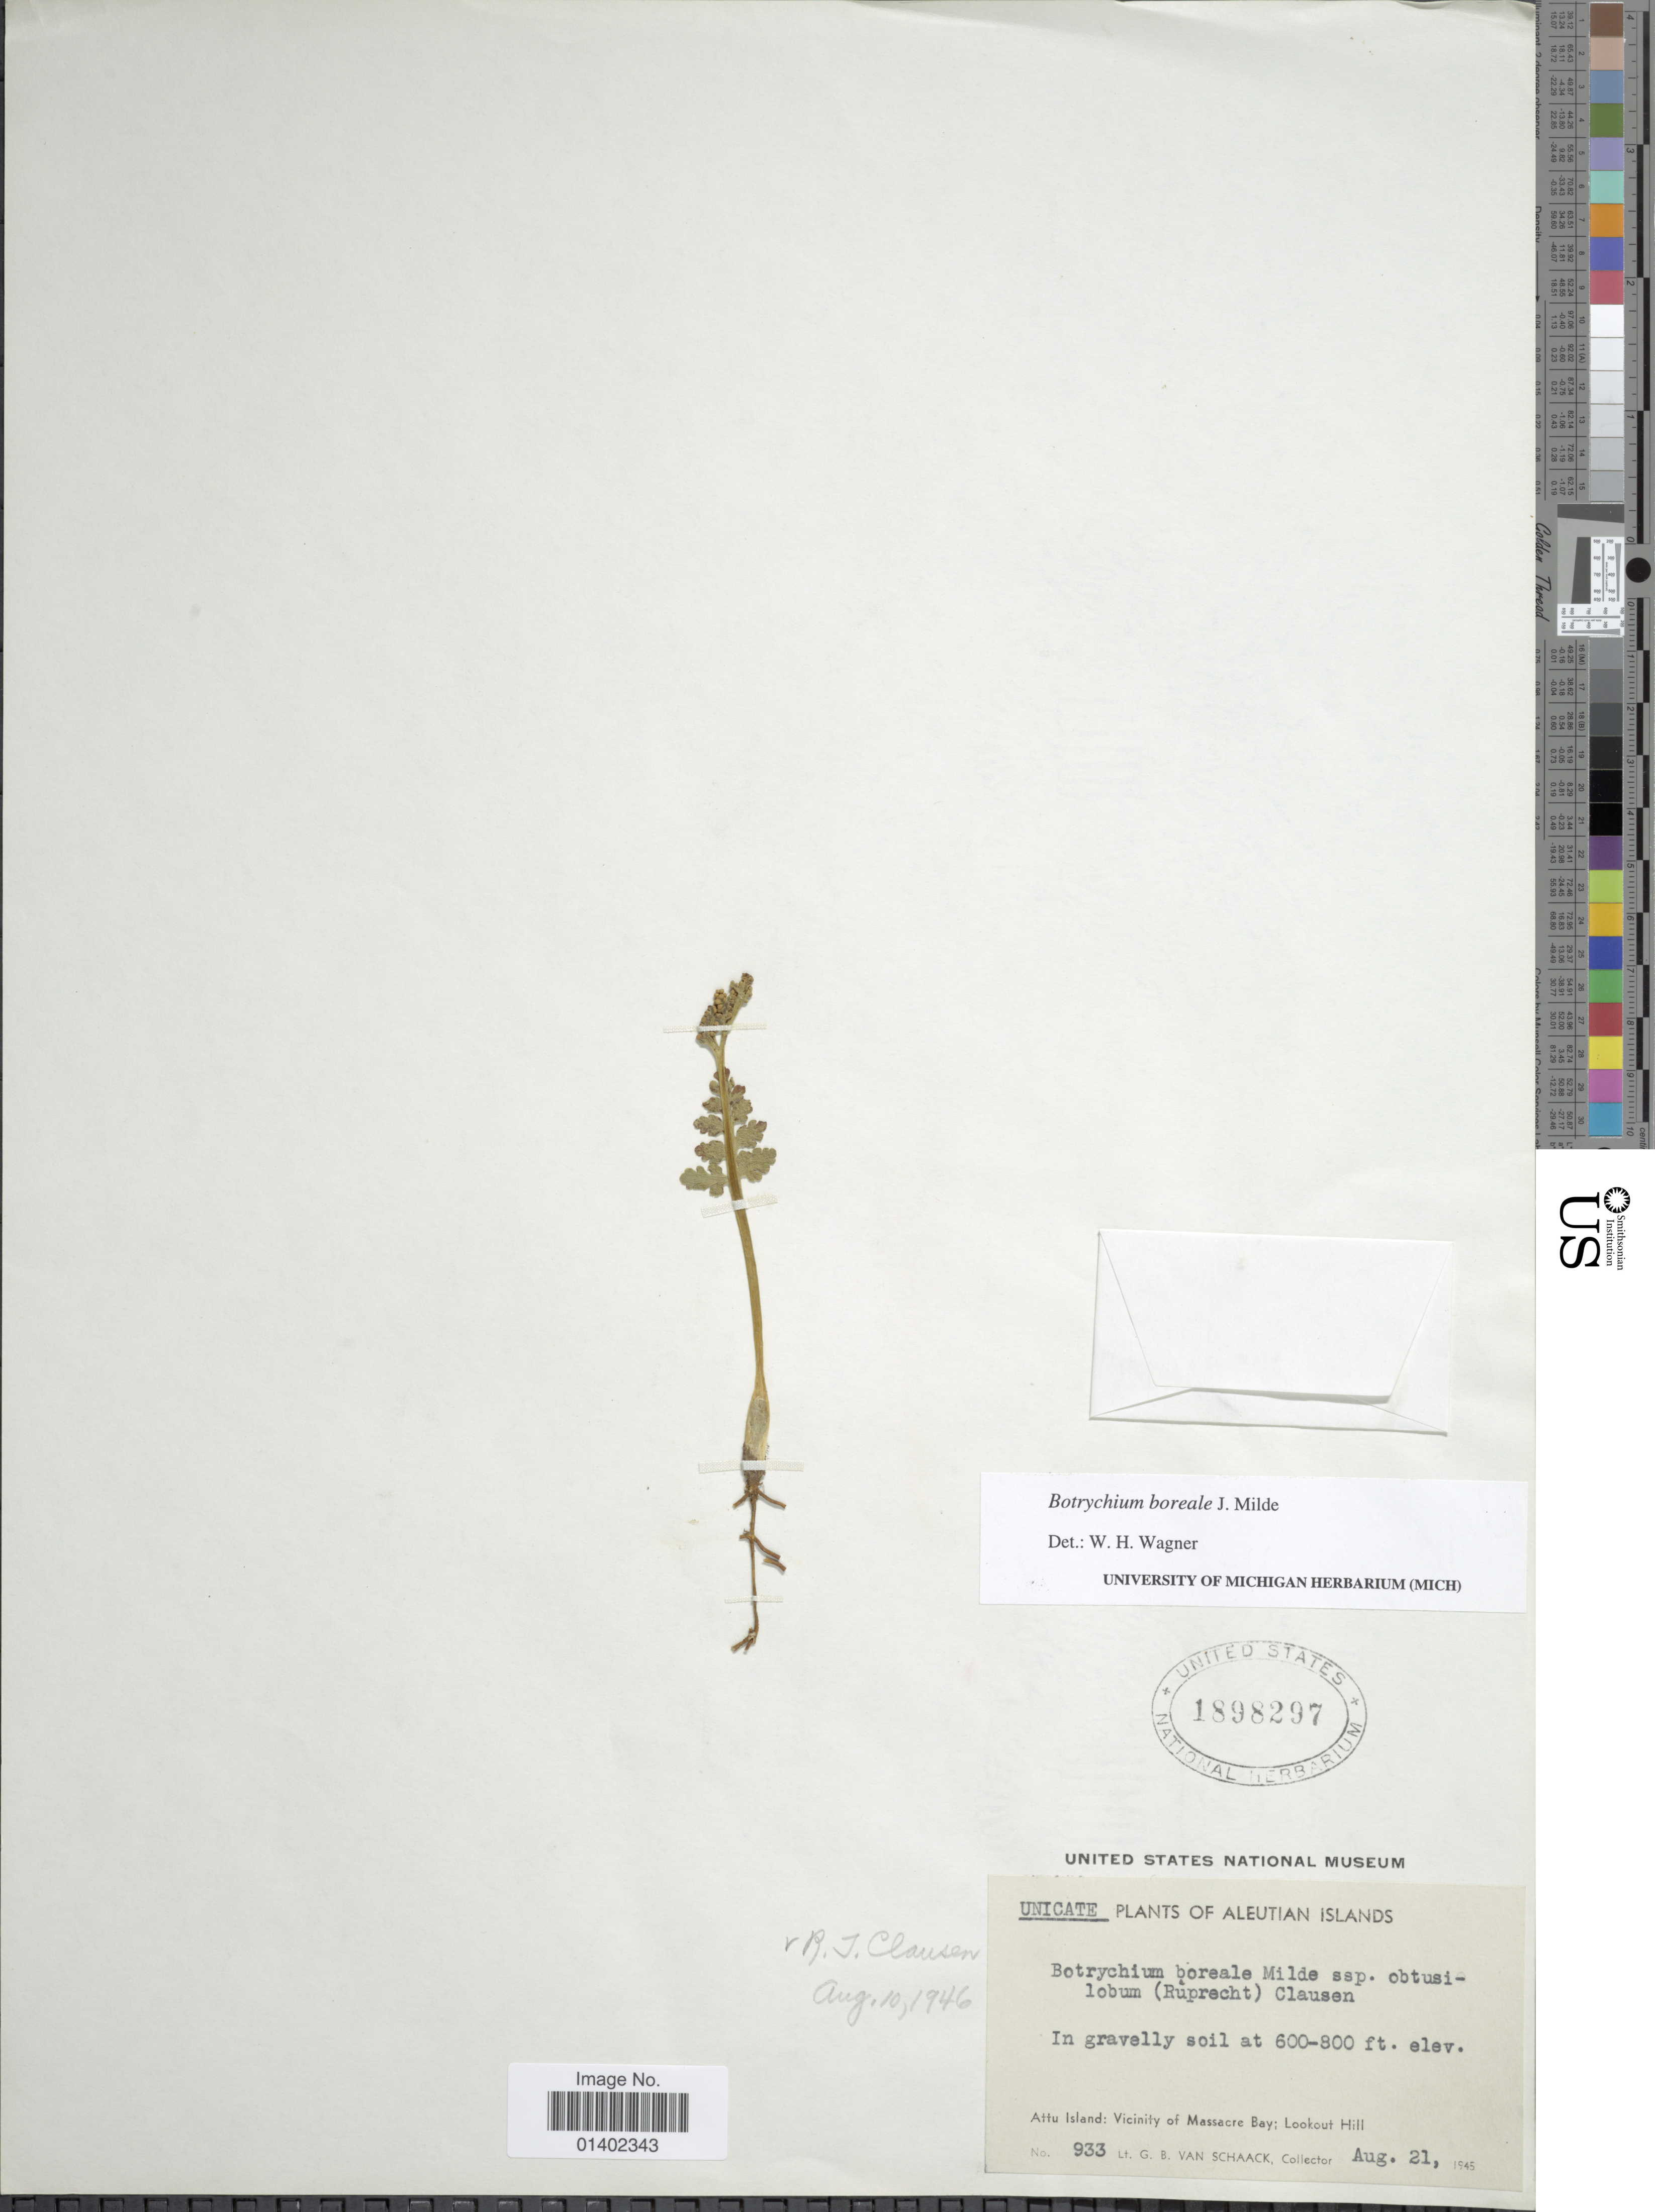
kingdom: Plantae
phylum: Tracheophyta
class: Polypodiopsida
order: Ophioglossales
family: Ophioglossaceae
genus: Botrychium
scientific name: Botrychium pinnatum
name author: H. St. John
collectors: G. Van Schaack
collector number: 933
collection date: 1945-08-21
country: United States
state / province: Alaska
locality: Aleutian Islands, Attu Island: Vicinity of Massacre Bay; Lookout Hill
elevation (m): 183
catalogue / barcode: US 1898297